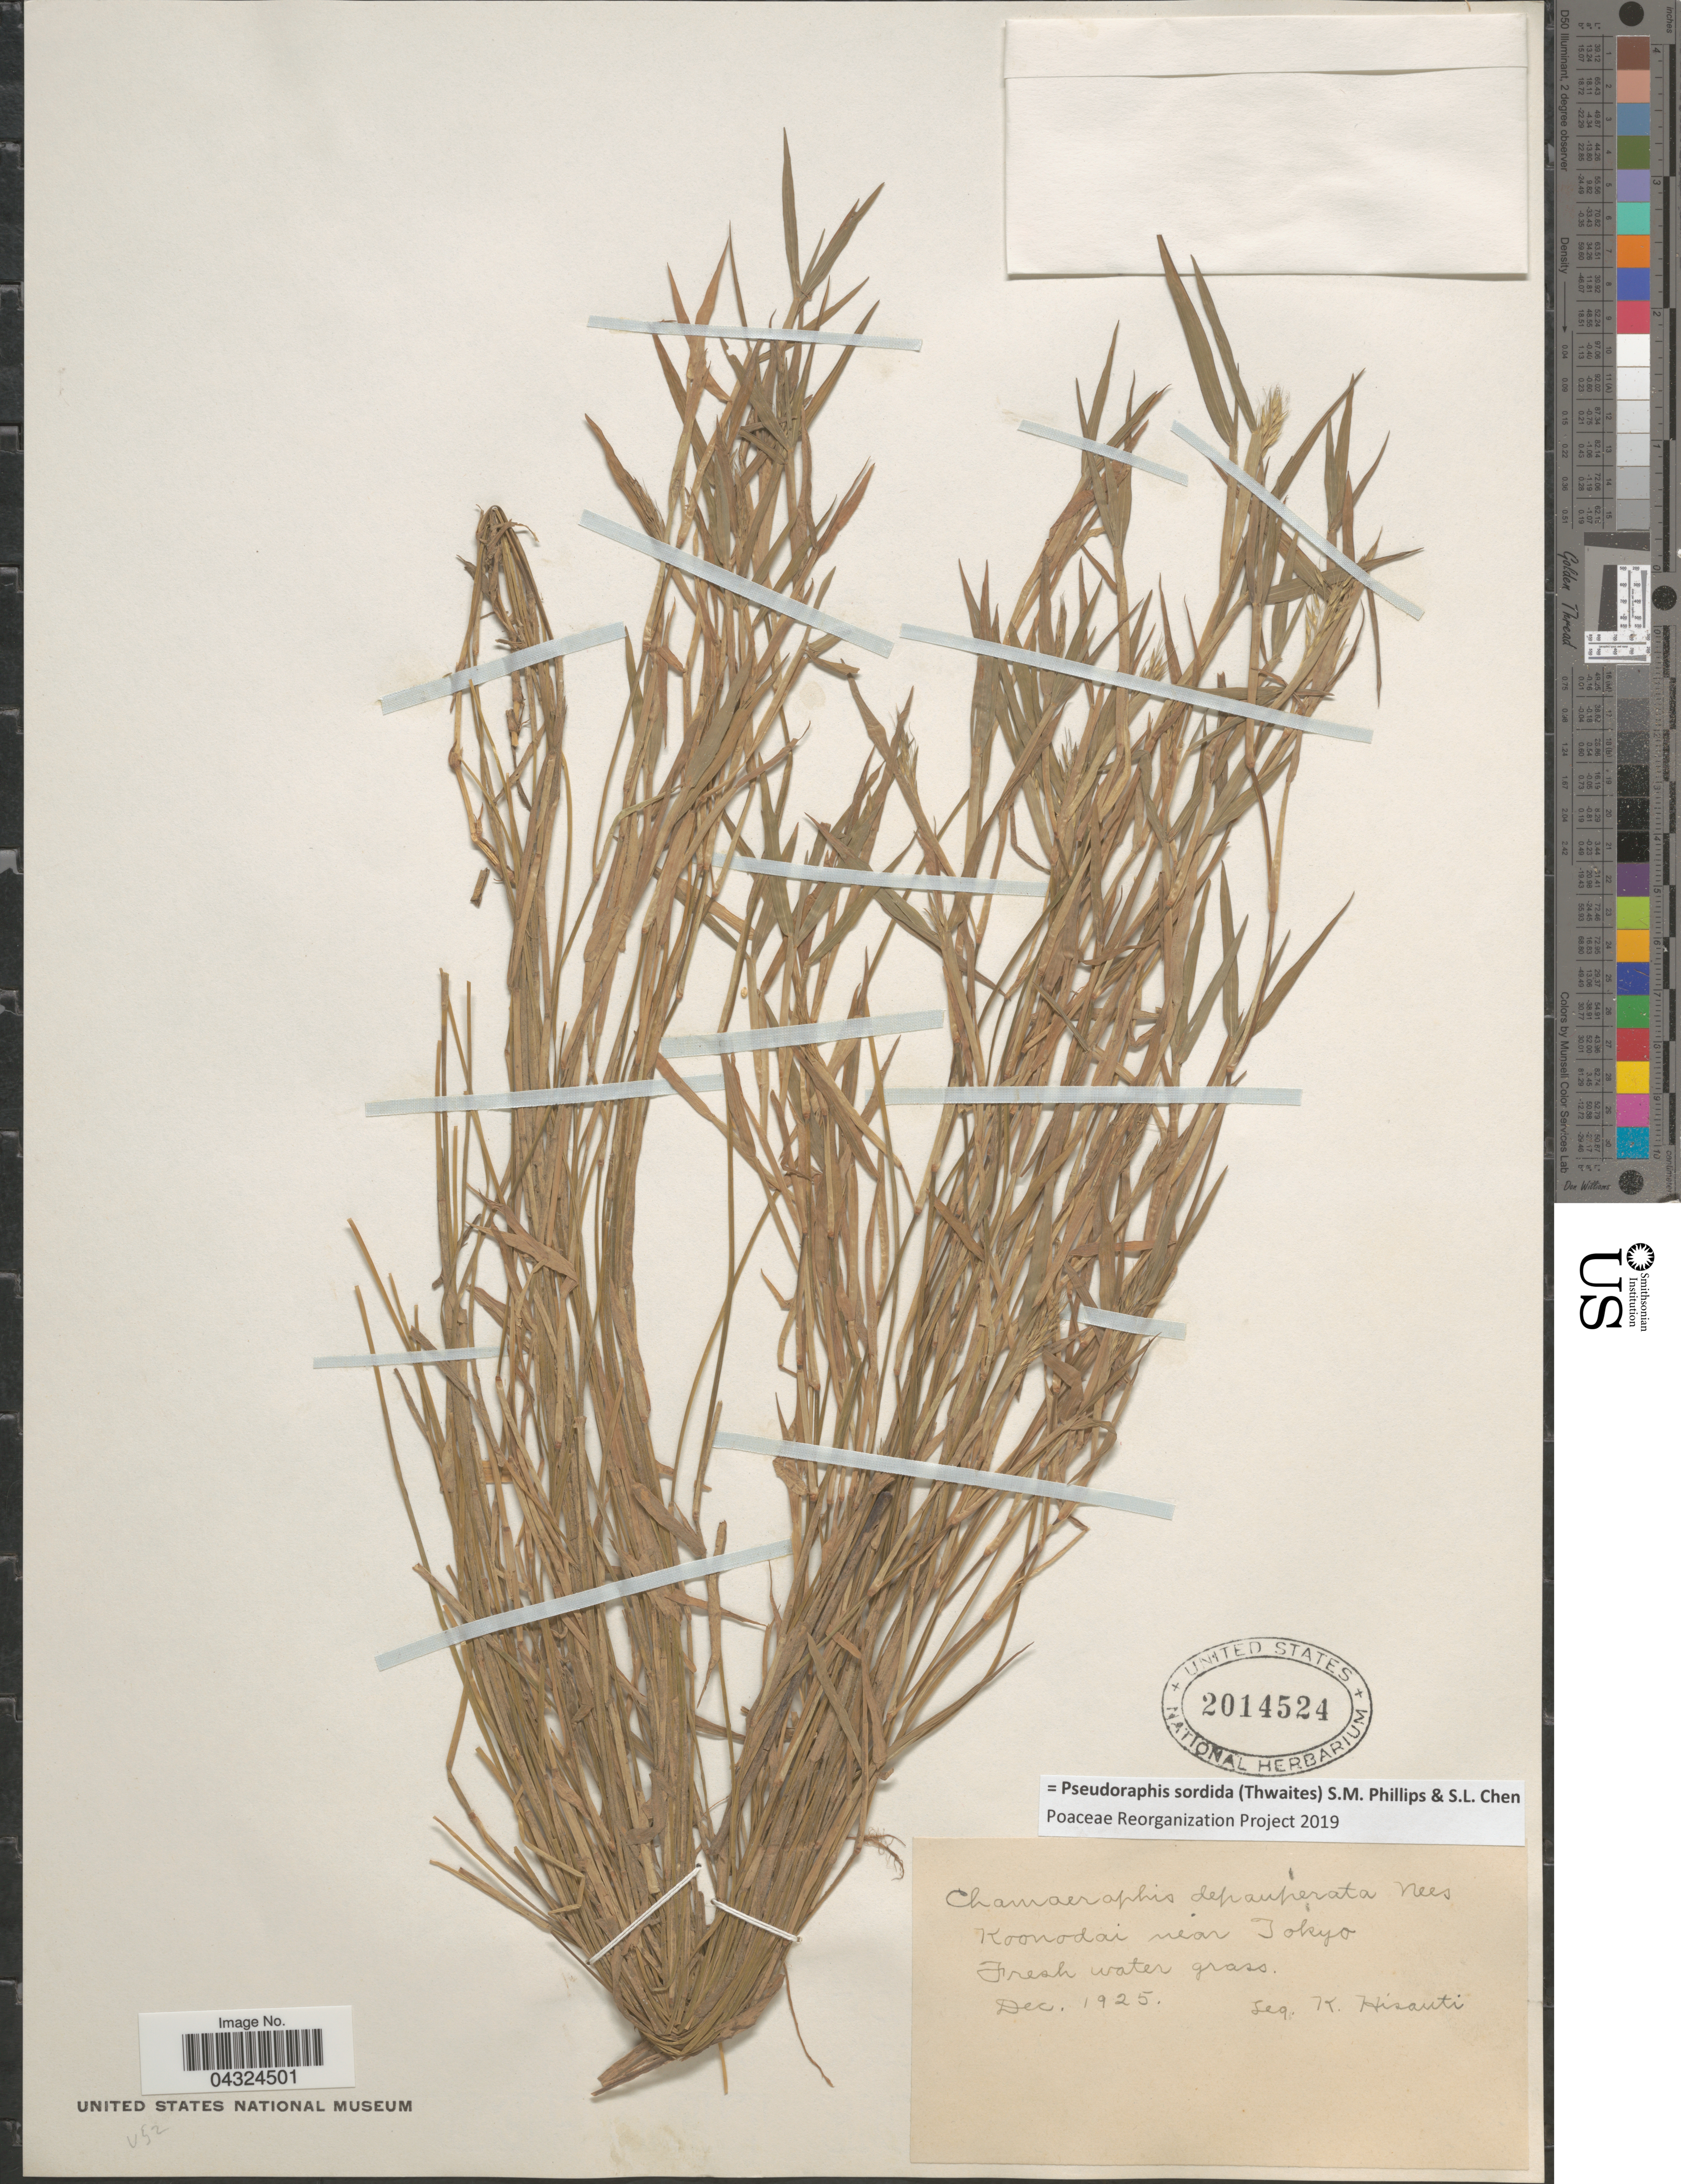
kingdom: Plantae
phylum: Tracheophyta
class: Liliopsida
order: Poales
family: Poaceae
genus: Pseudoraphis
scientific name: Pseudoraphis sordida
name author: (Thwaites) S.M. Phillips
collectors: K. Hisauti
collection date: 1925-12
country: Japan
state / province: Tokyo, Federal City of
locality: Koonodai near Tokyo.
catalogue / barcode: US 2014524